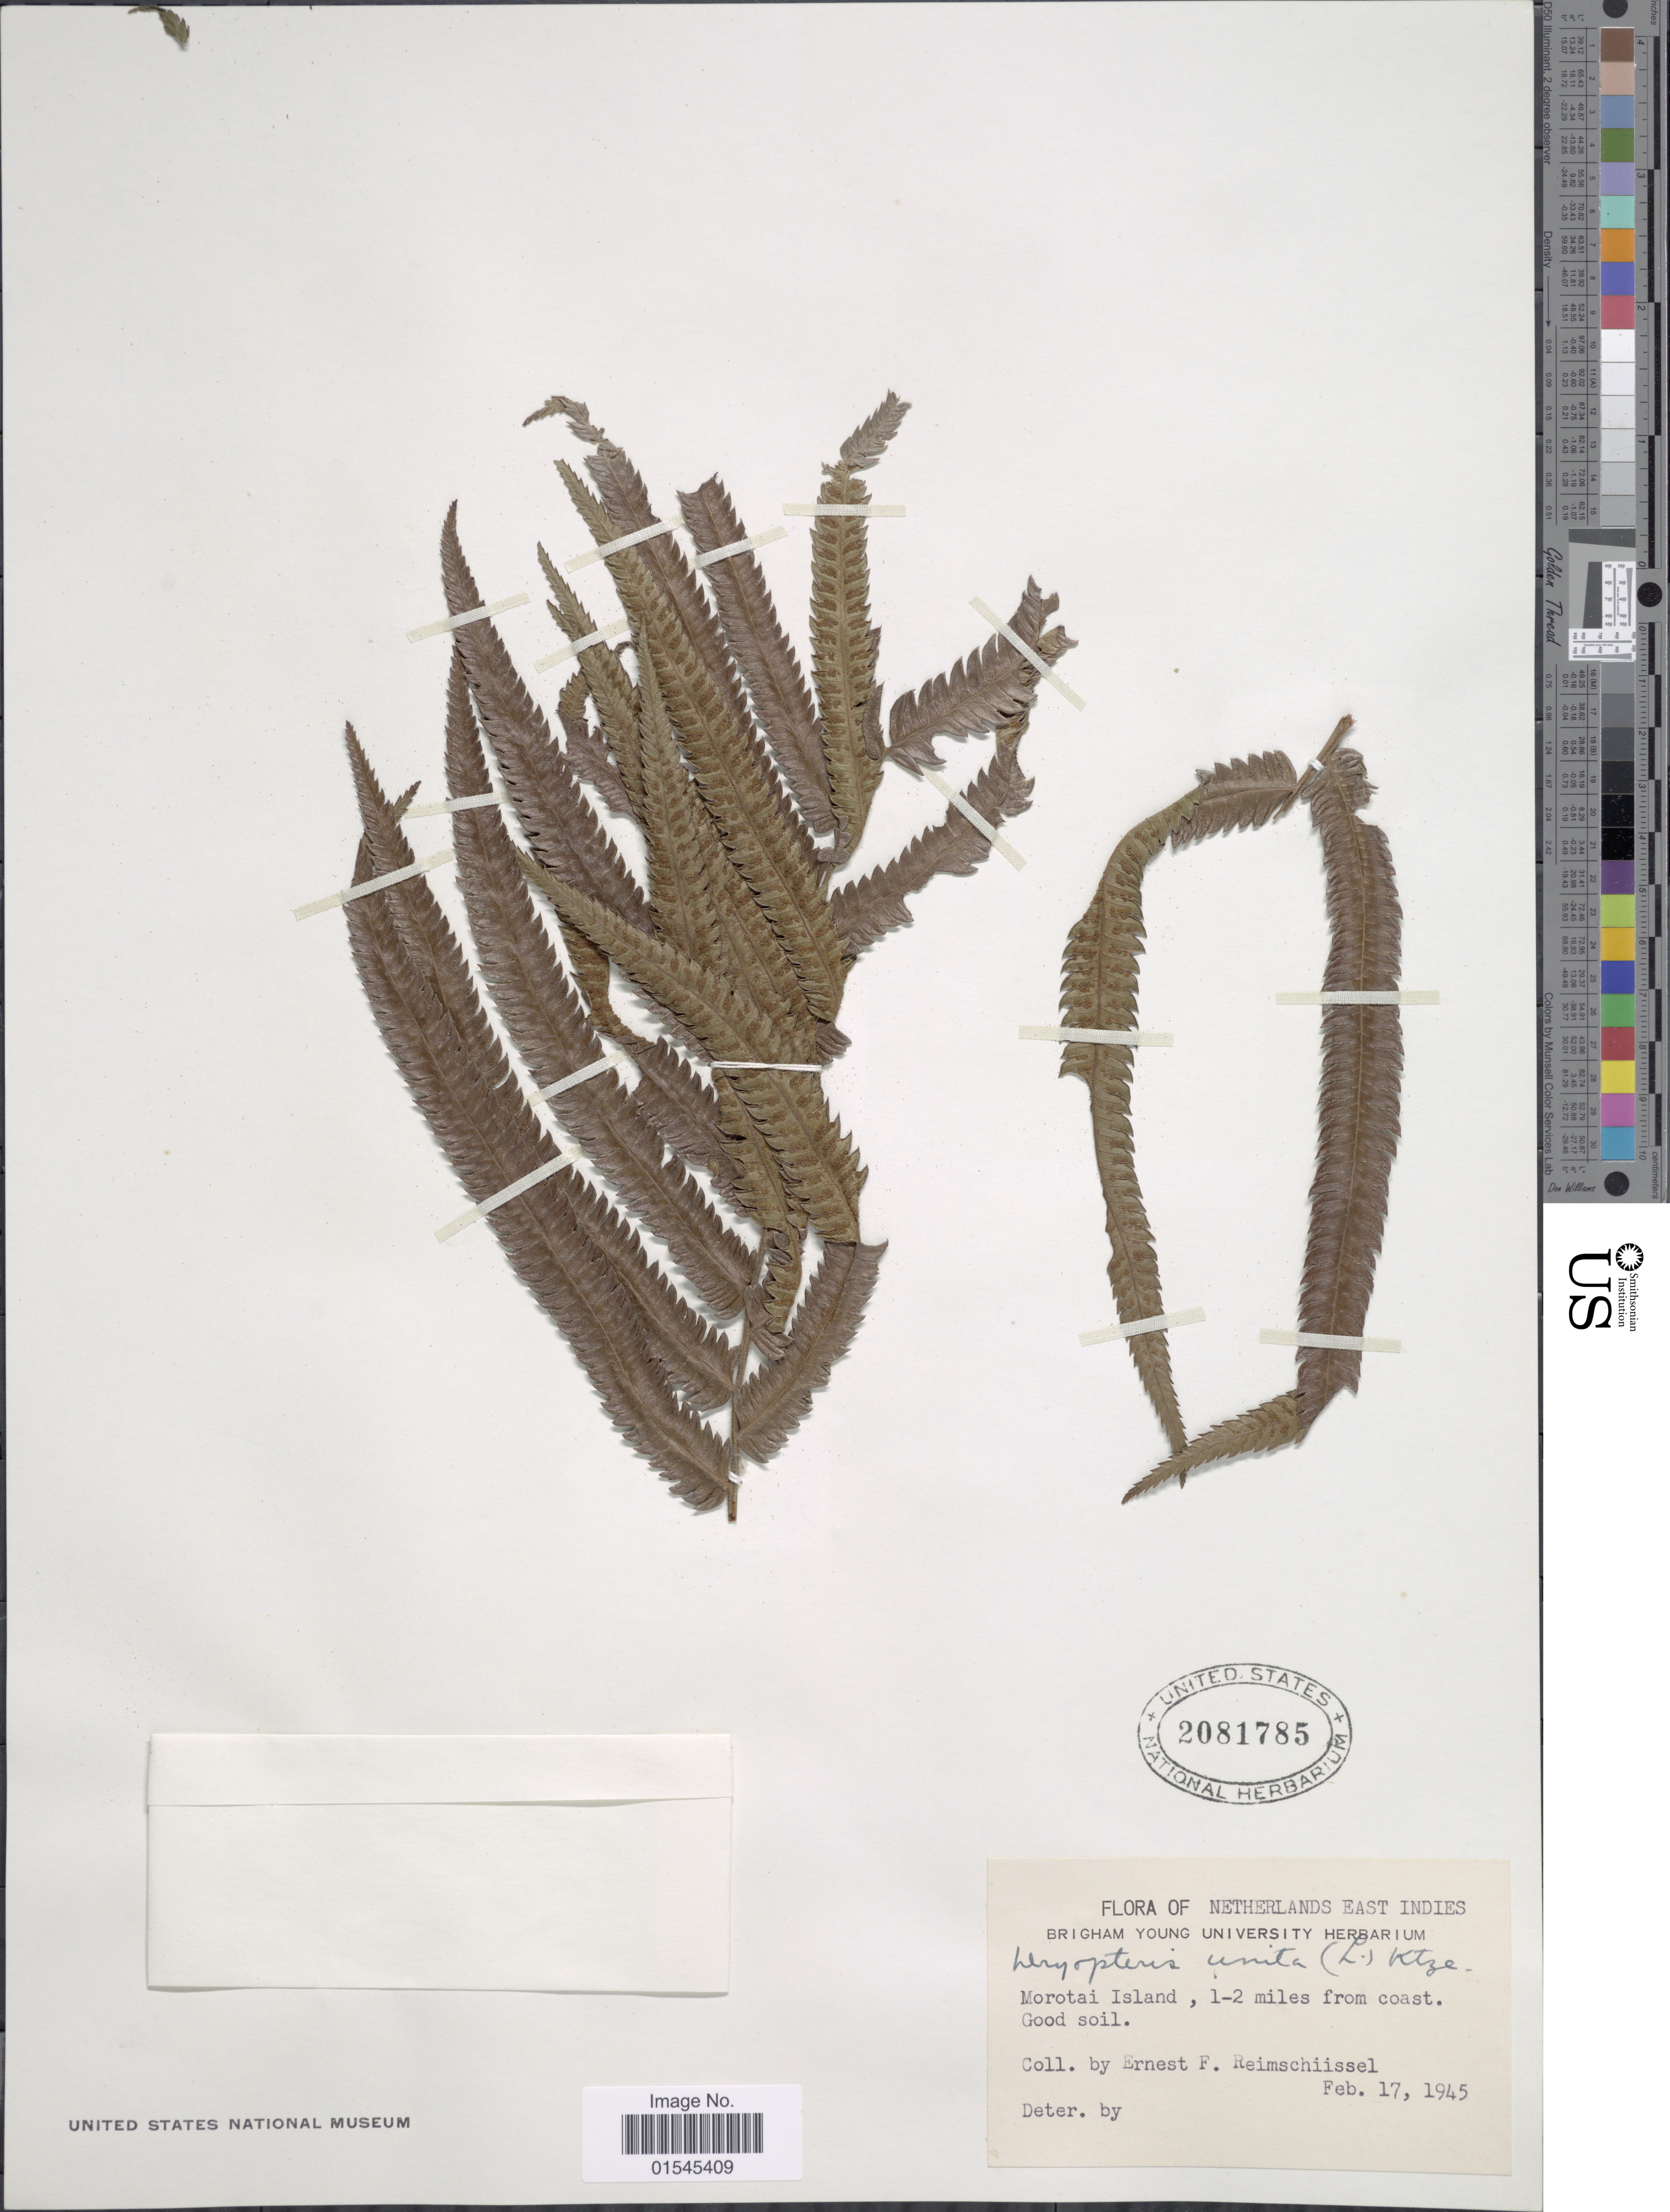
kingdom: Plantae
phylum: Tracheophyta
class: Polypodiopsida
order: Polypodiales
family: Thelypteridaceae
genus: Sphaerostephanos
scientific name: Sphaerostephanos unitus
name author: (L.) Holttum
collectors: E. Reimschiissel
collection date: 1945-02-17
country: Indonesia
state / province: Maluku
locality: Netherlands East Indies. Morotai Island, 1-2 miles from coast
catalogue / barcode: US 2081785